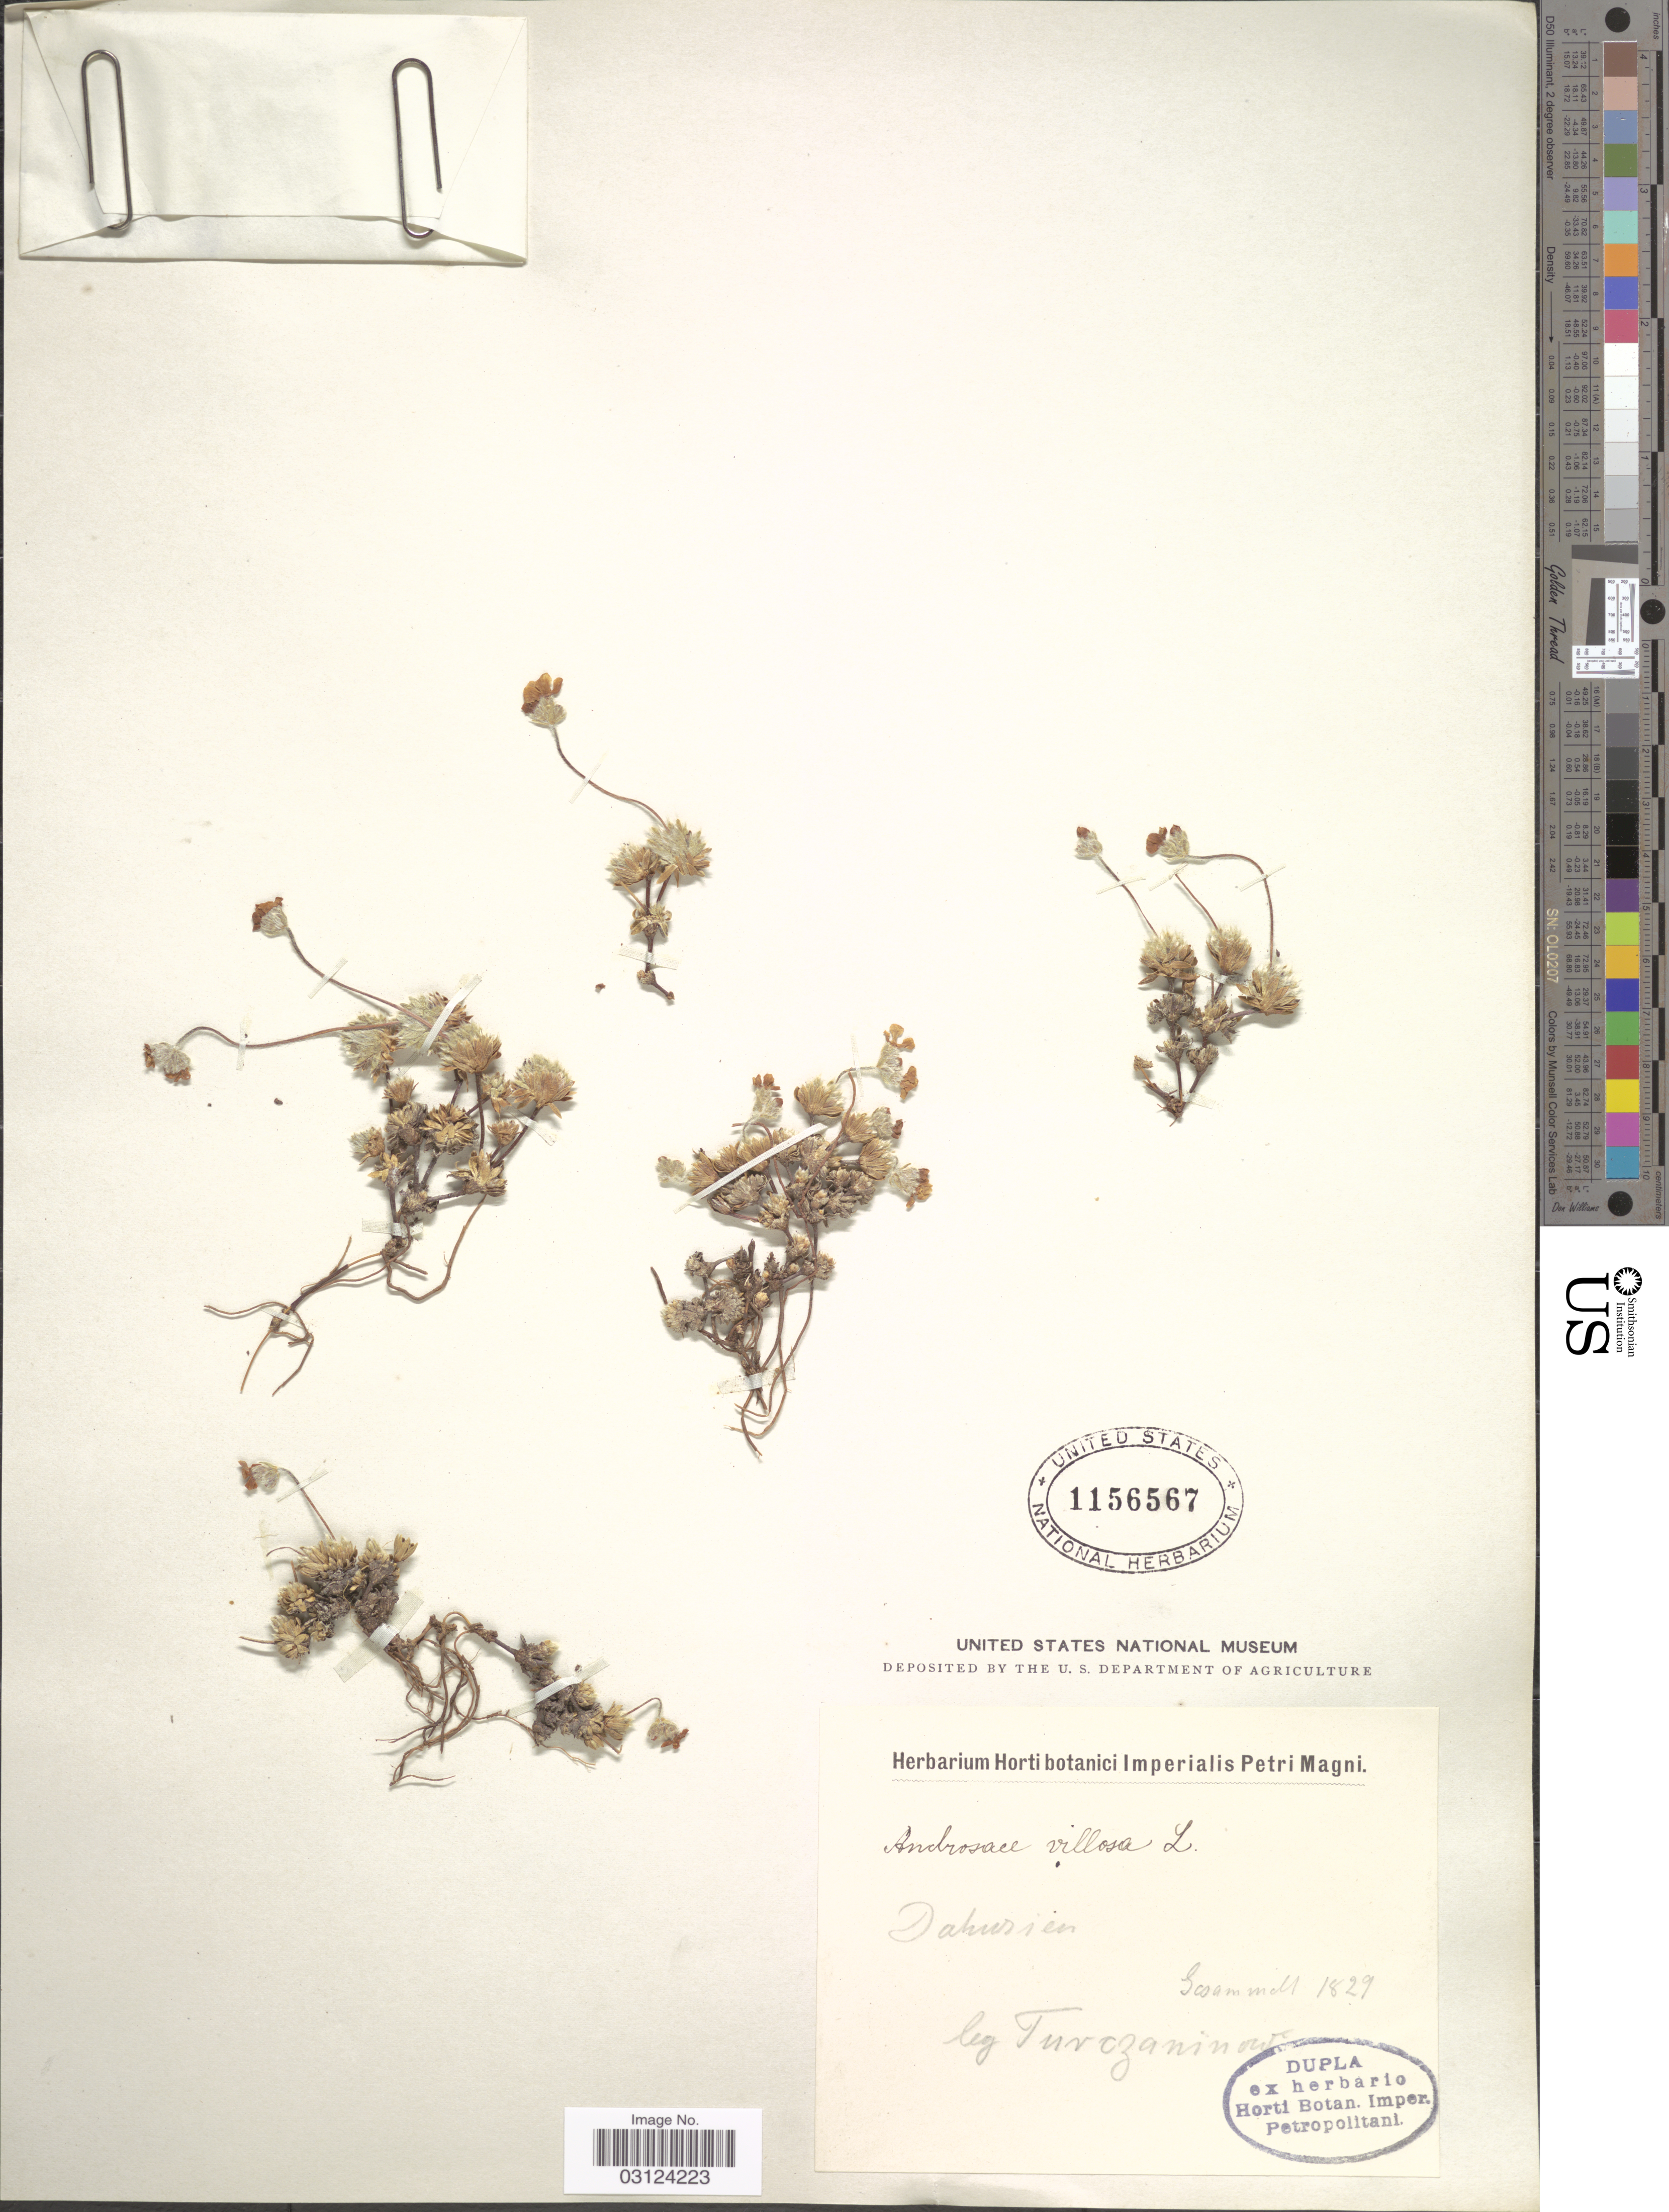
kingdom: Plantae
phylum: Tracheophyta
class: Magnoliopsida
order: Ericales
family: Primulaceae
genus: Androsace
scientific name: Androsace villosa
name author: L.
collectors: Turczaninow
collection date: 1829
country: Russian Federation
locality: Dahurien.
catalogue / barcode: US 1156567